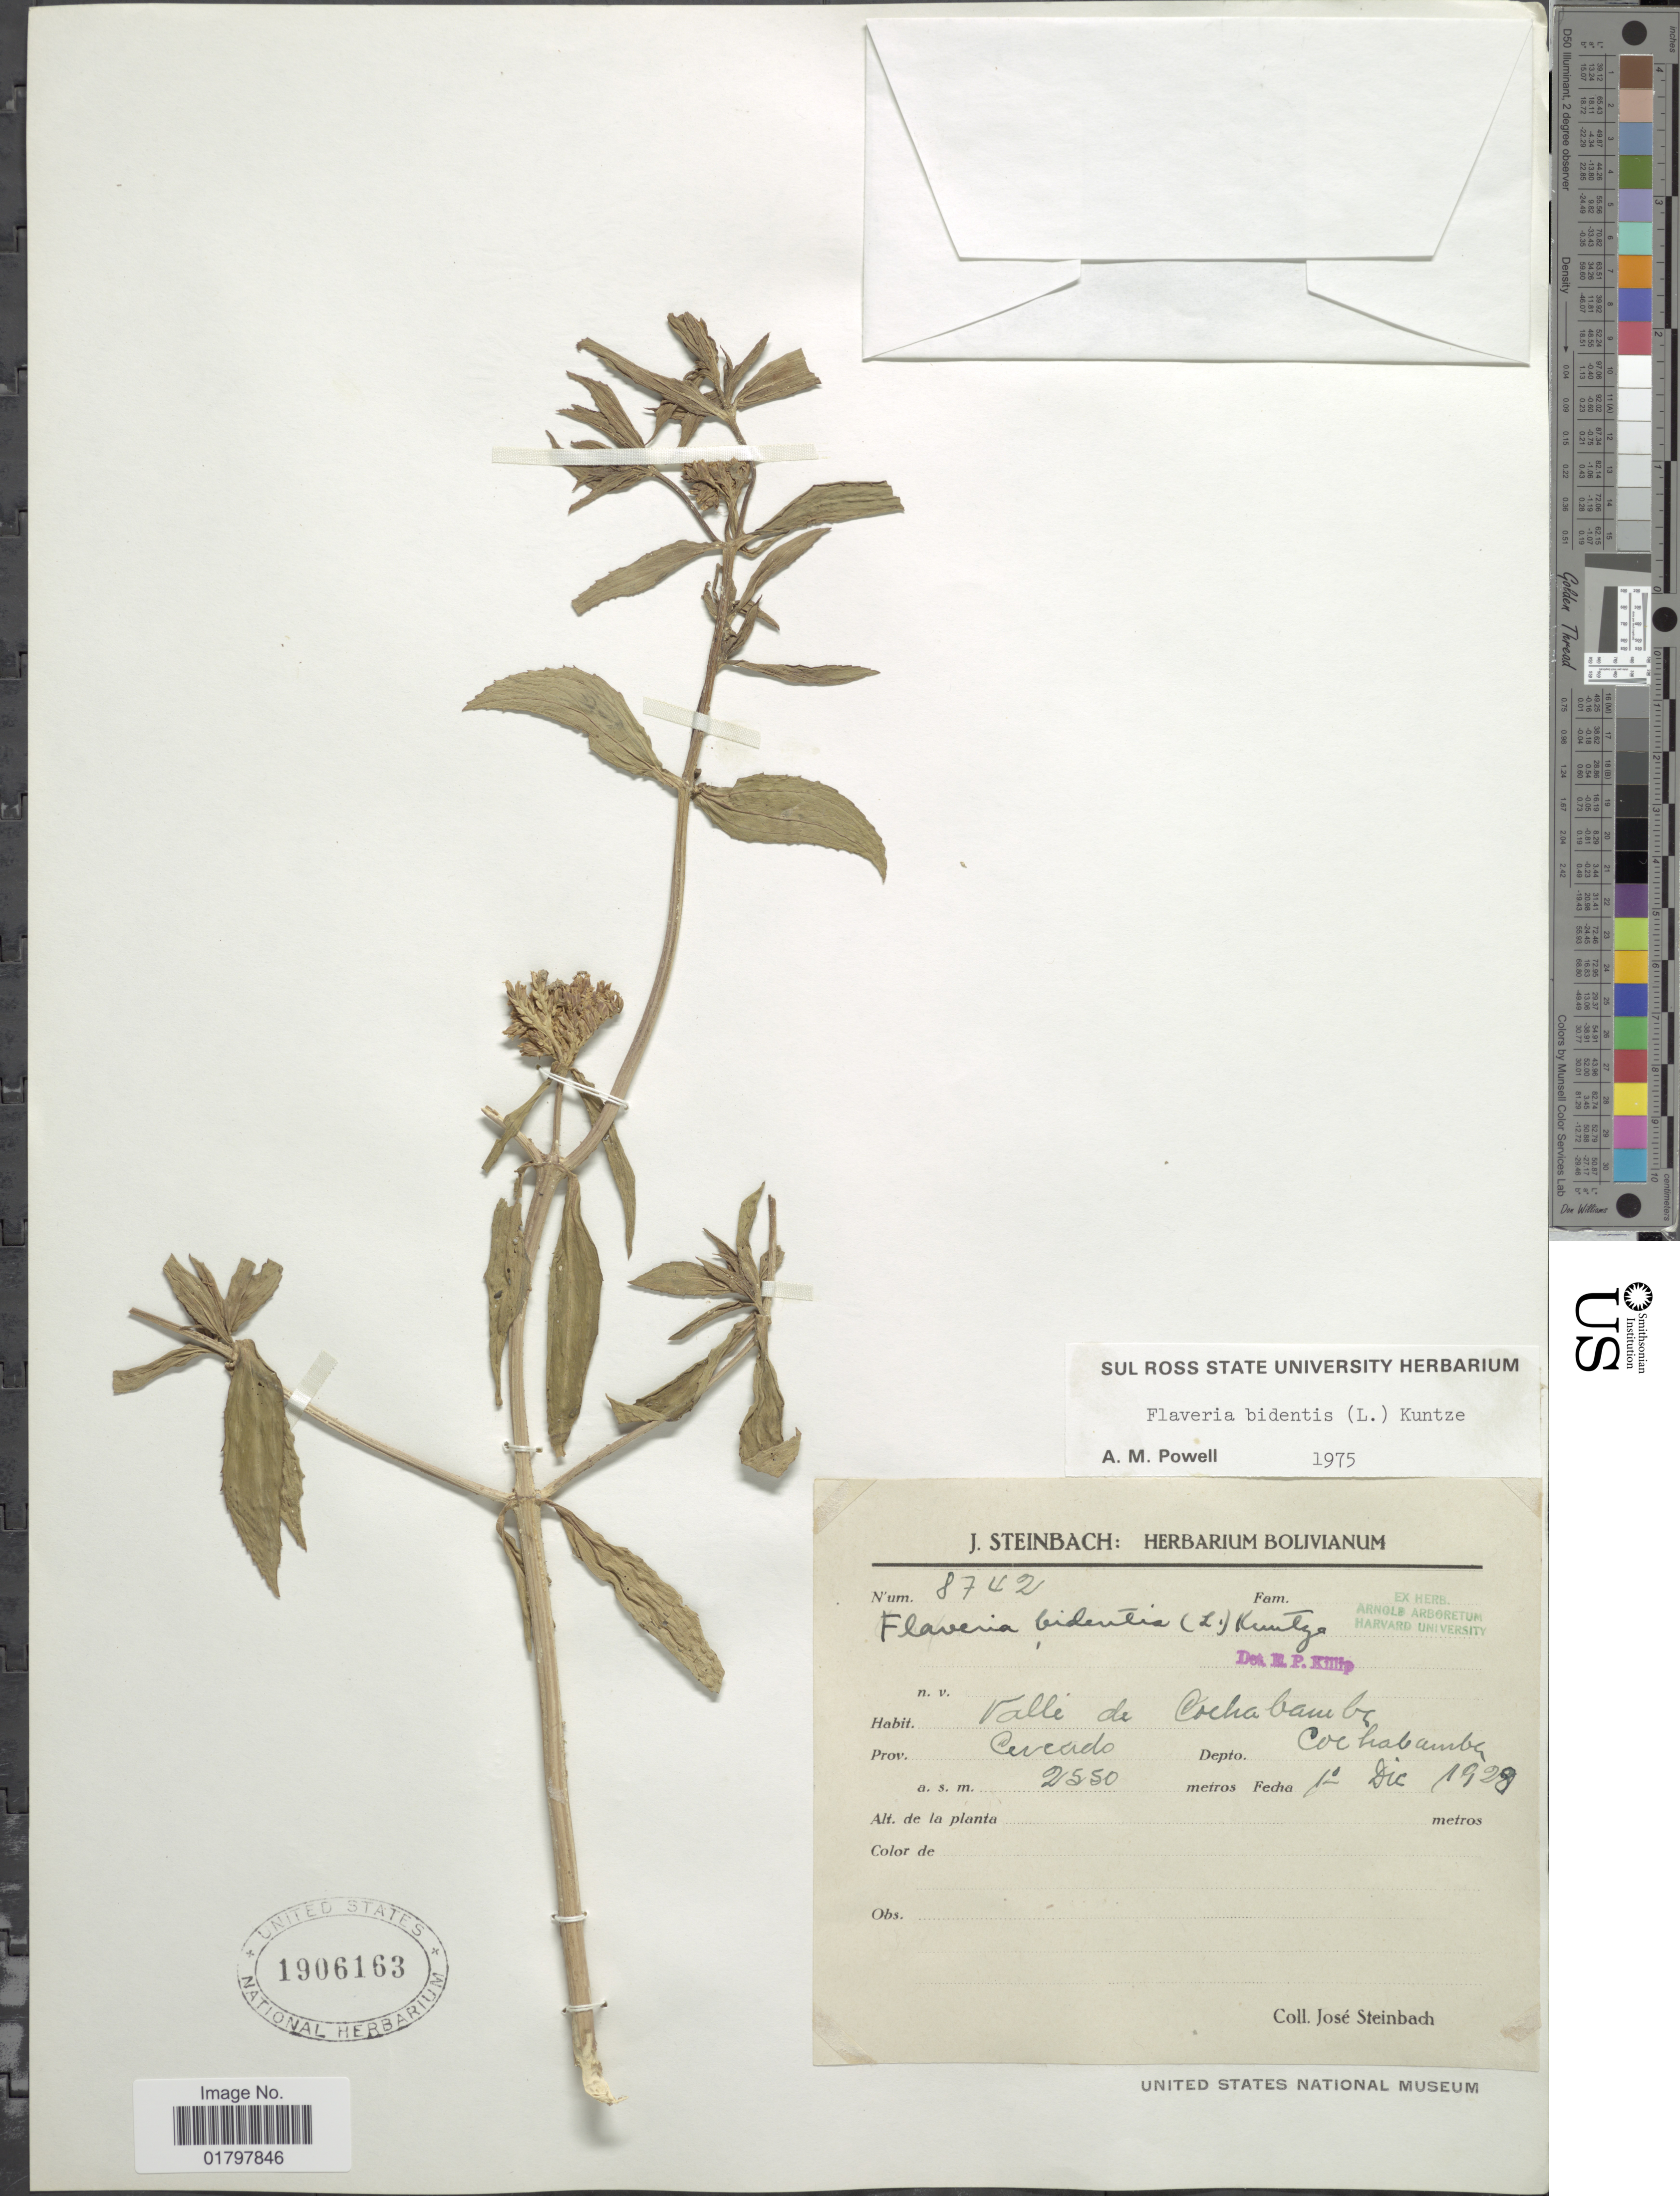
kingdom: Plantae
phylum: Tracheophyta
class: Magnoliopsida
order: Asterales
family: Asteraceae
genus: Flaveria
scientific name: Flaveria bidentis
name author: (L.) Kuntze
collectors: J. Steinbach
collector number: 8742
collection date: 1928-12-10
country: Bolivia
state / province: Cochabamba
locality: Vallé de cochabamba. Prov. Cercado. Depto. Cochabamba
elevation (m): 2550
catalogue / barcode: US 1906163